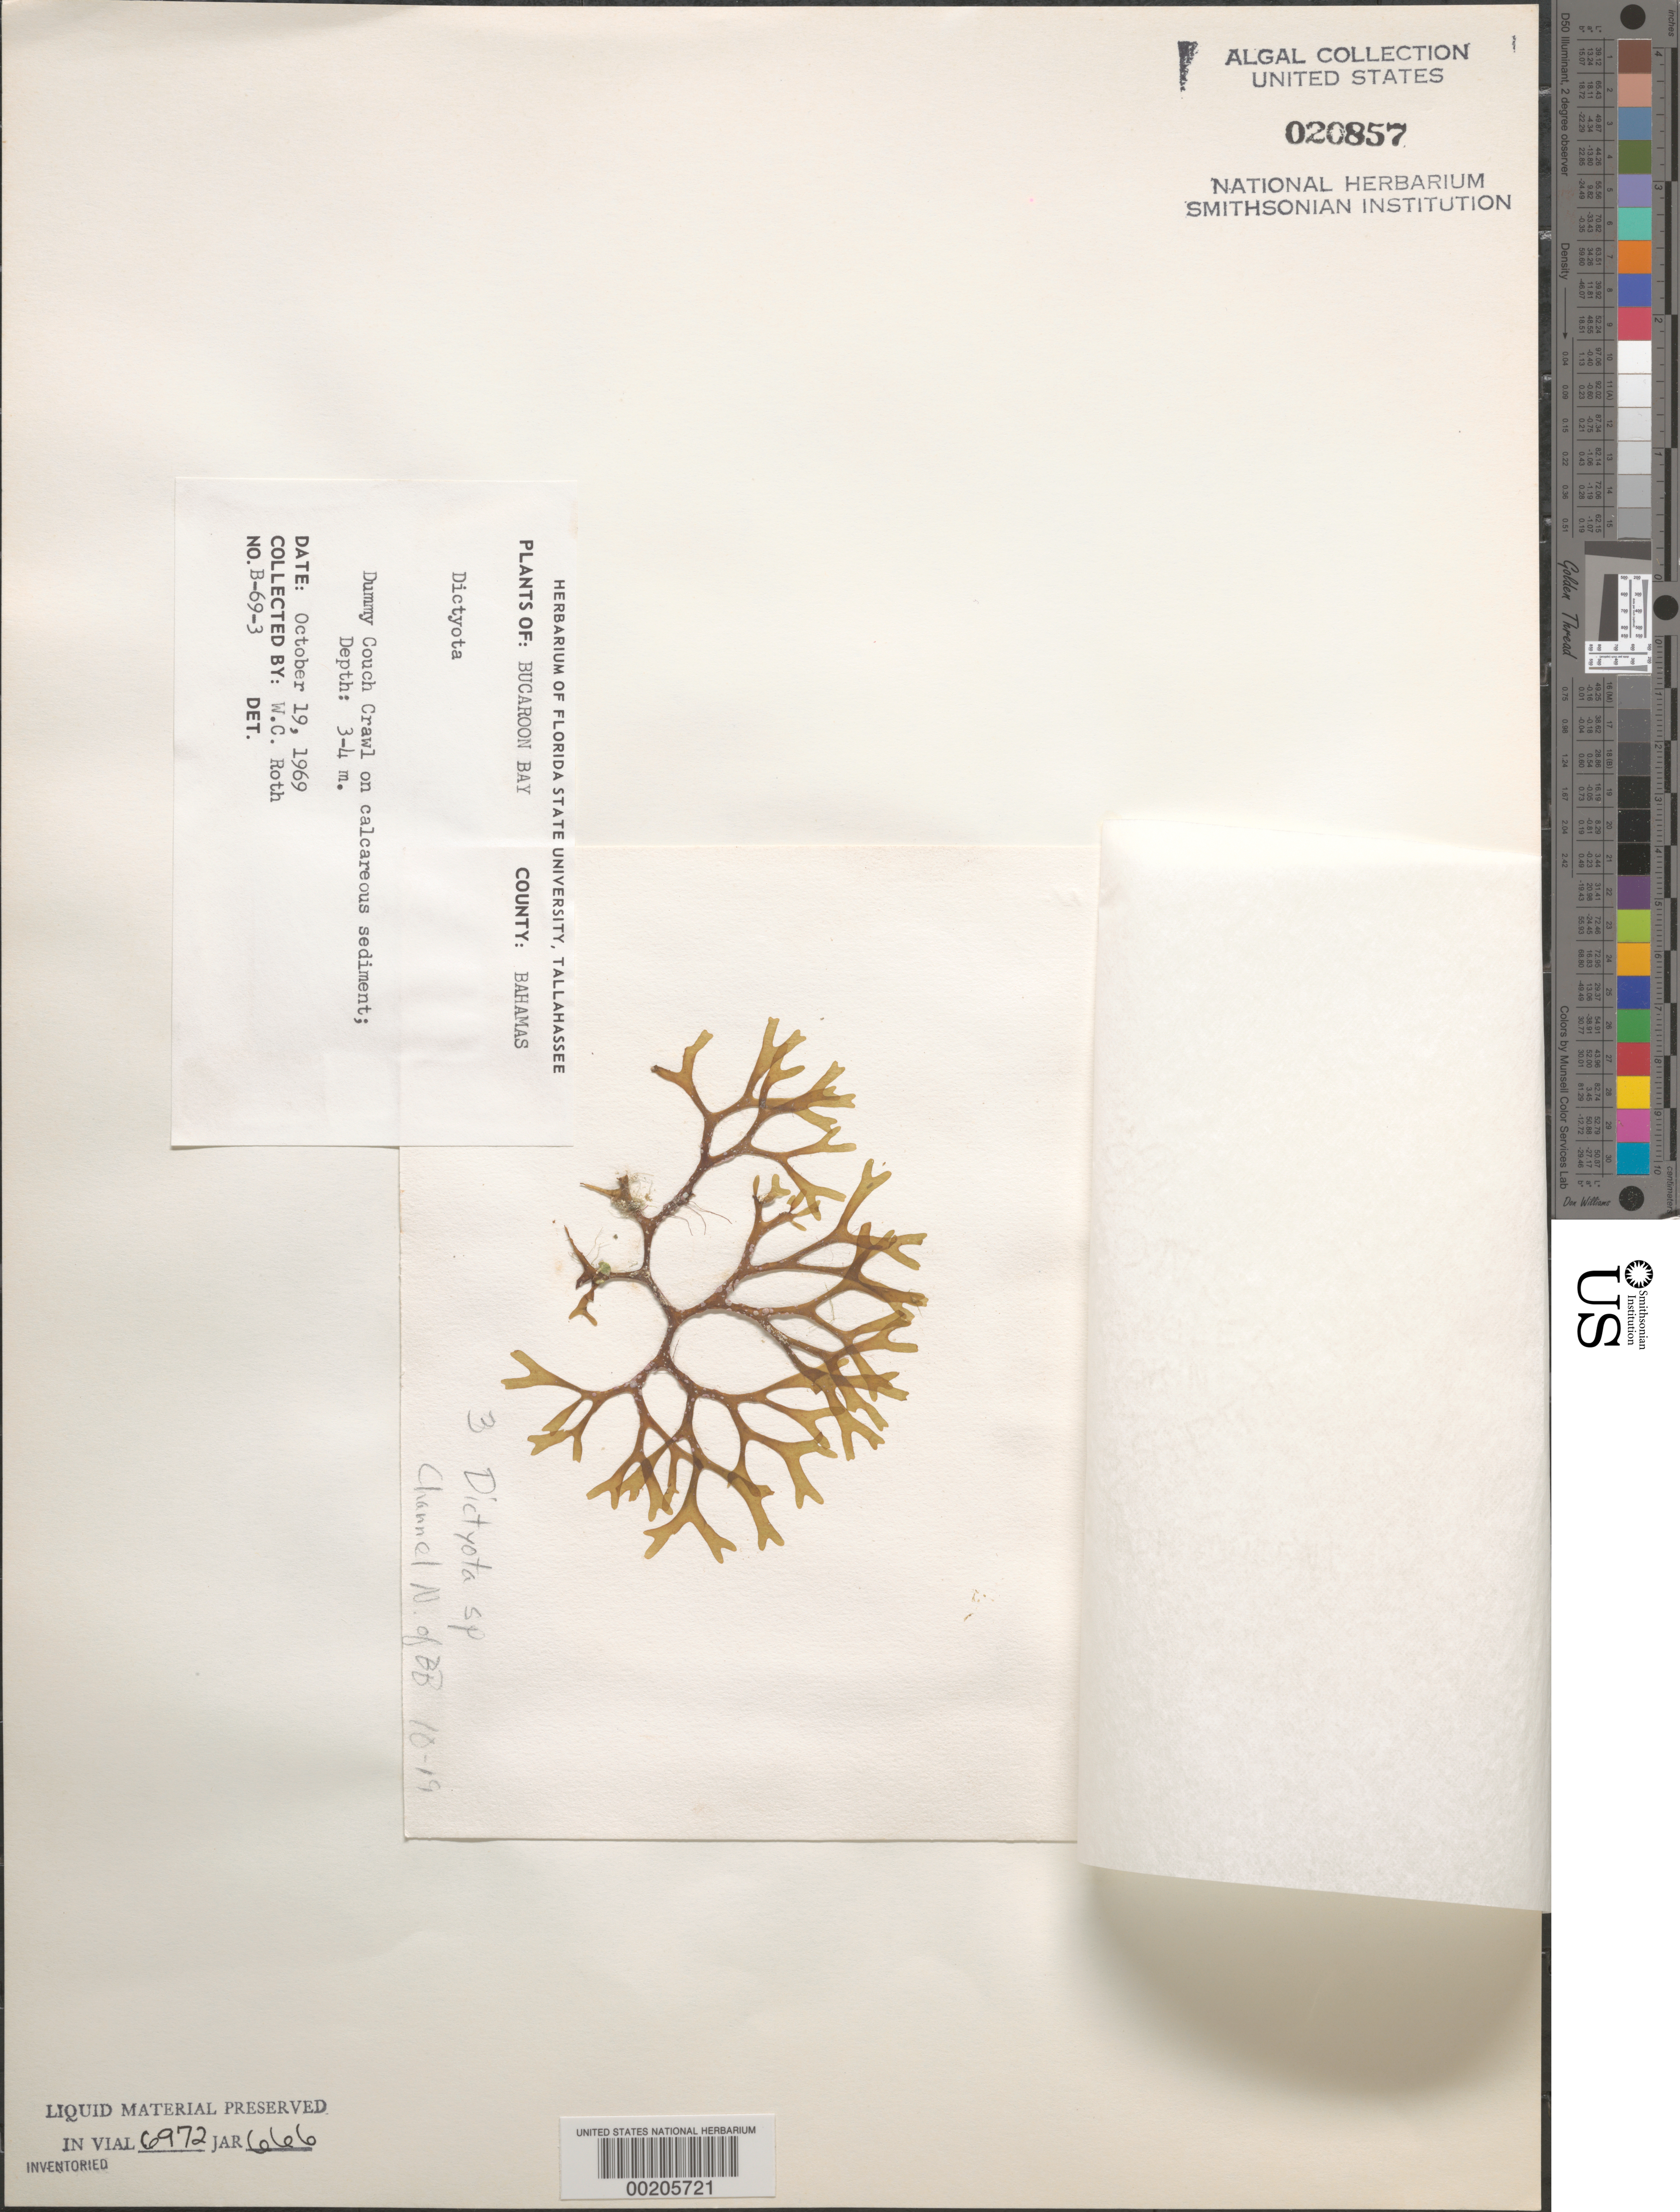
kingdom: Chromista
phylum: Ochrophyta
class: Phaeophyceae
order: Dictyotales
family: Dictyotaceae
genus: Dictyota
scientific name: Dictyota sp.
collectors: W. C. Roth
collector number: B-69-3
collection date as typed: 19 Oct 1969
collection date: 1969-10-19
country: Bahamas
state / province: Abaco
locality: Dummy Couch Crawl, Buckaroon Bay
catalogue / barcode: US 20857